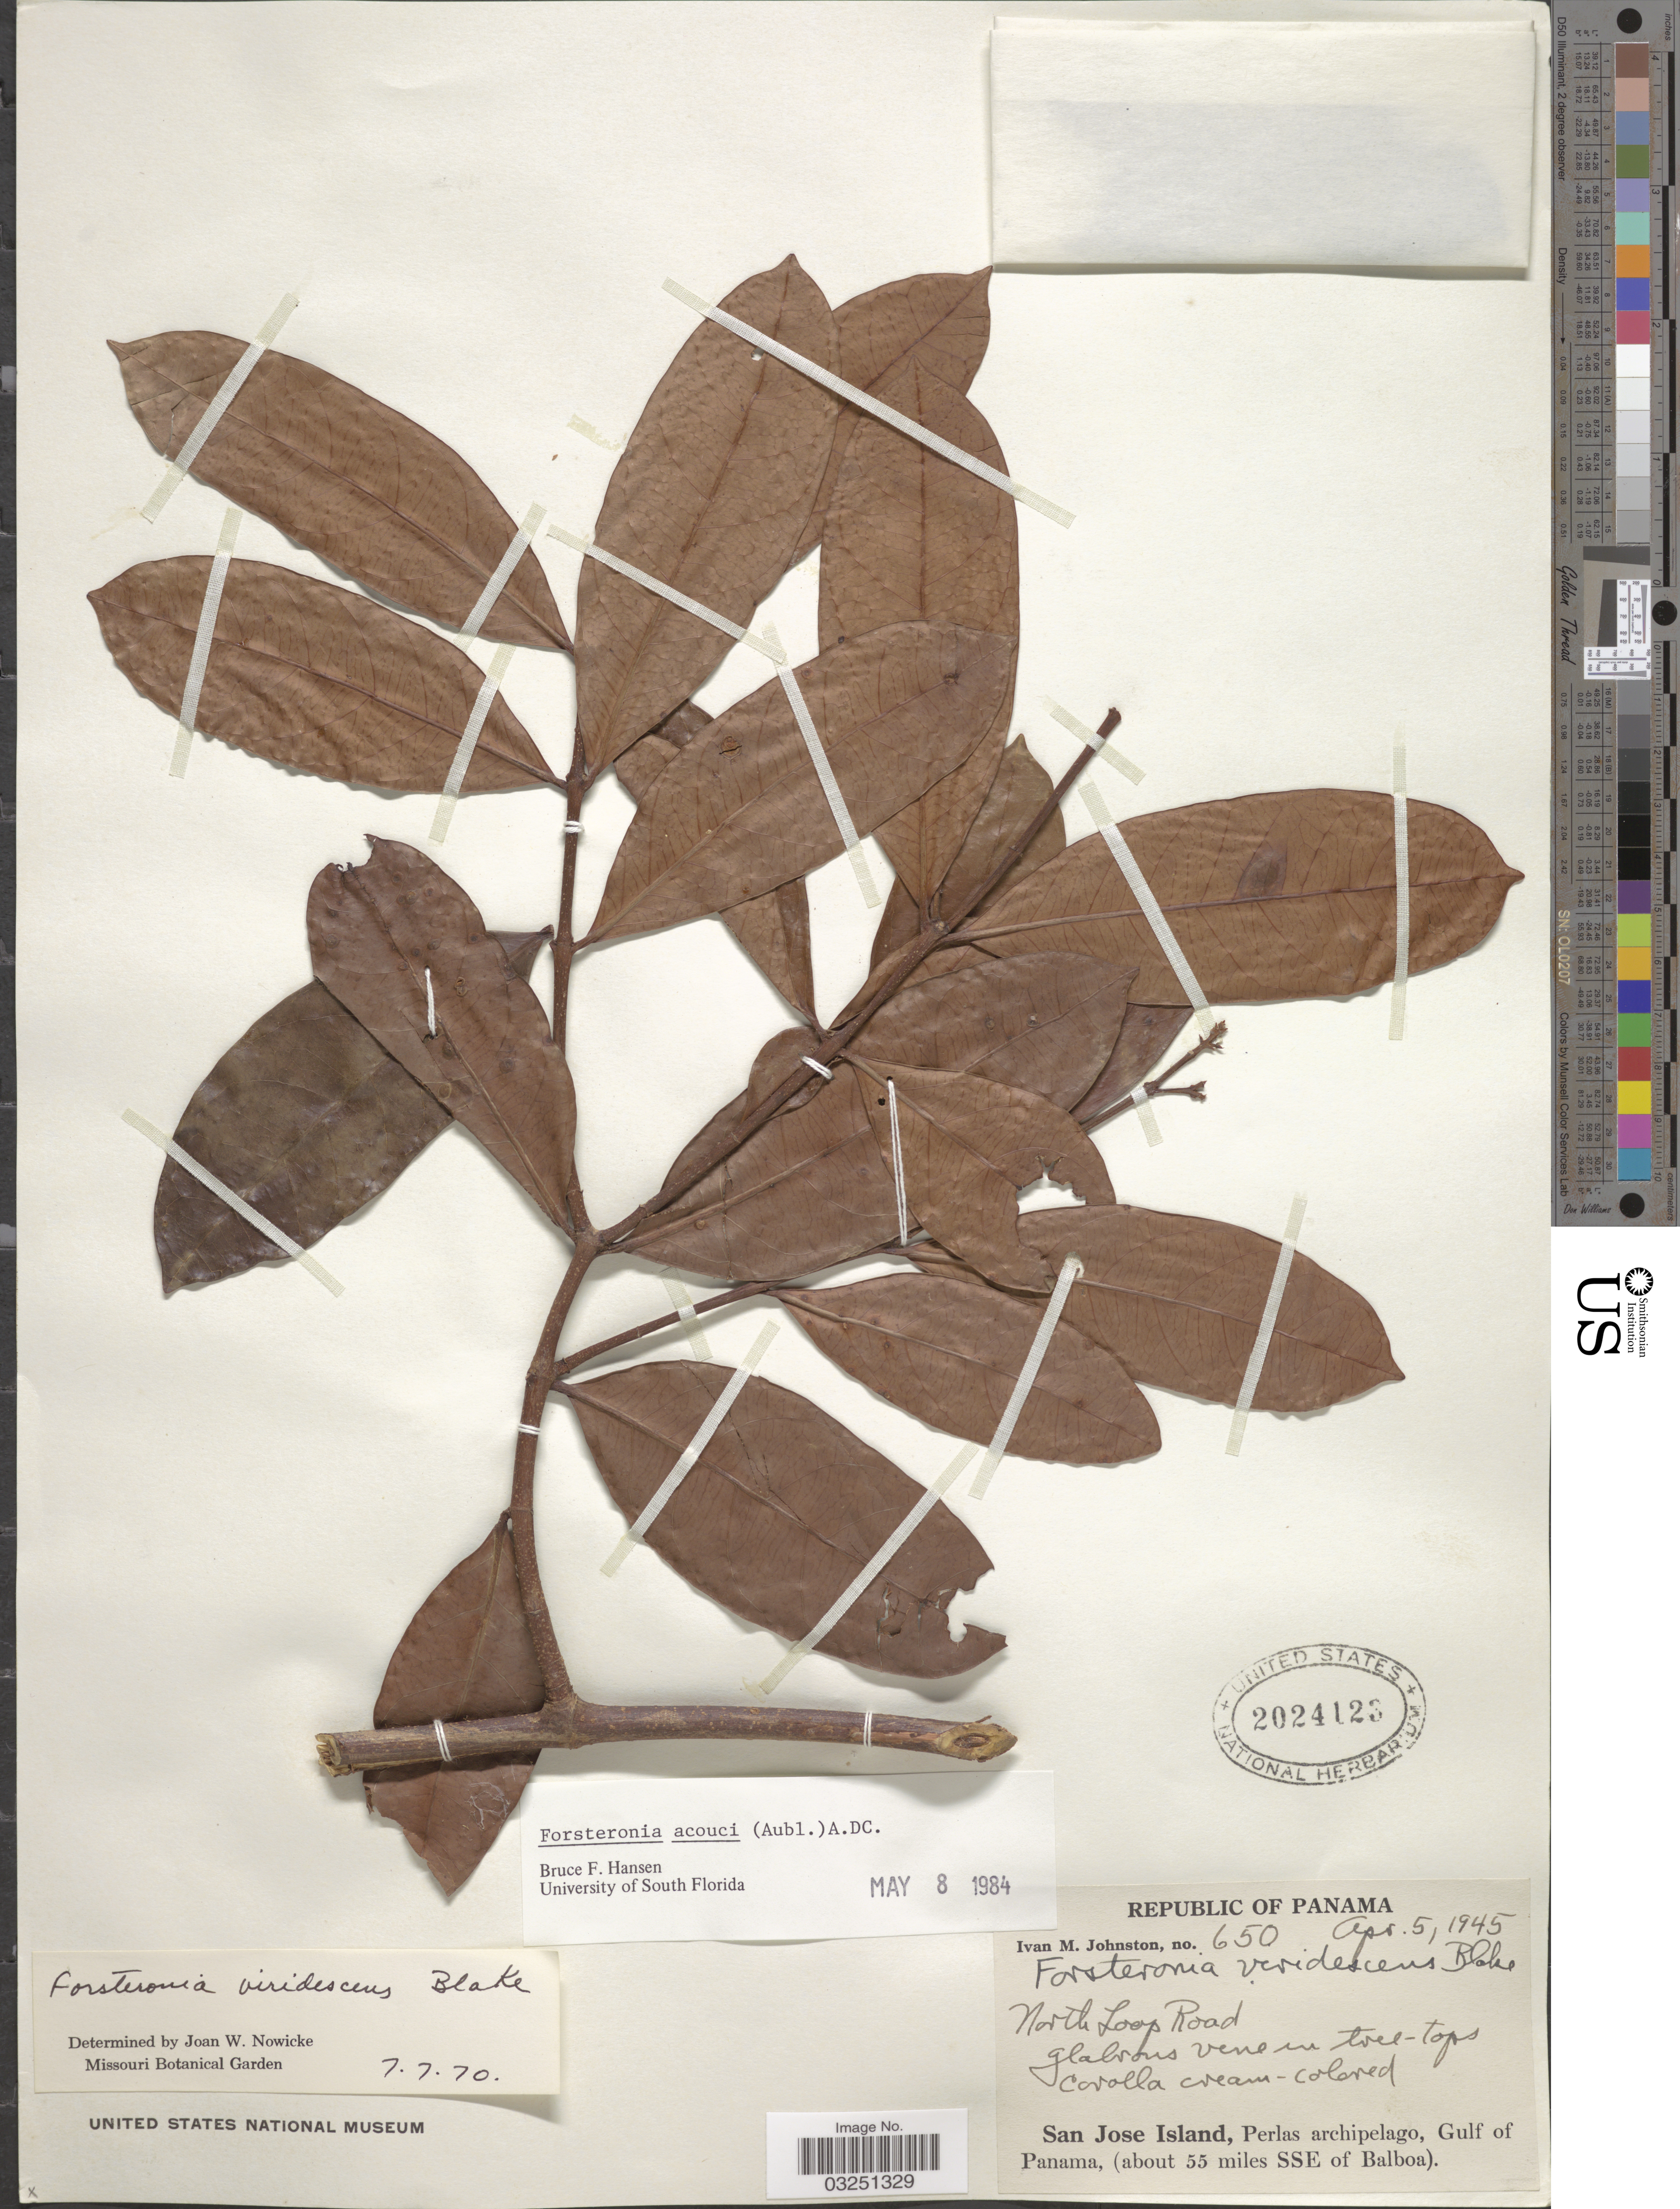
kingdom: Plantae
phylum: Tracheophyta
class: Magnoliopsida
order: Gentianales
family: Apocynaceae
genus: Forsteronia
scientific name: Forsteronia acouci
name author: (Aubl.) A. DC.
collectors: I.M. Johnston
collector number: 650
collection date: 1945-04-05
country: Panama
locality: North Loop Road. San Jose Island, Perlas archipelago, Gulf of Panama, (about 55 miles SSE of Balboa).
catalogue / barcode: US 2024123